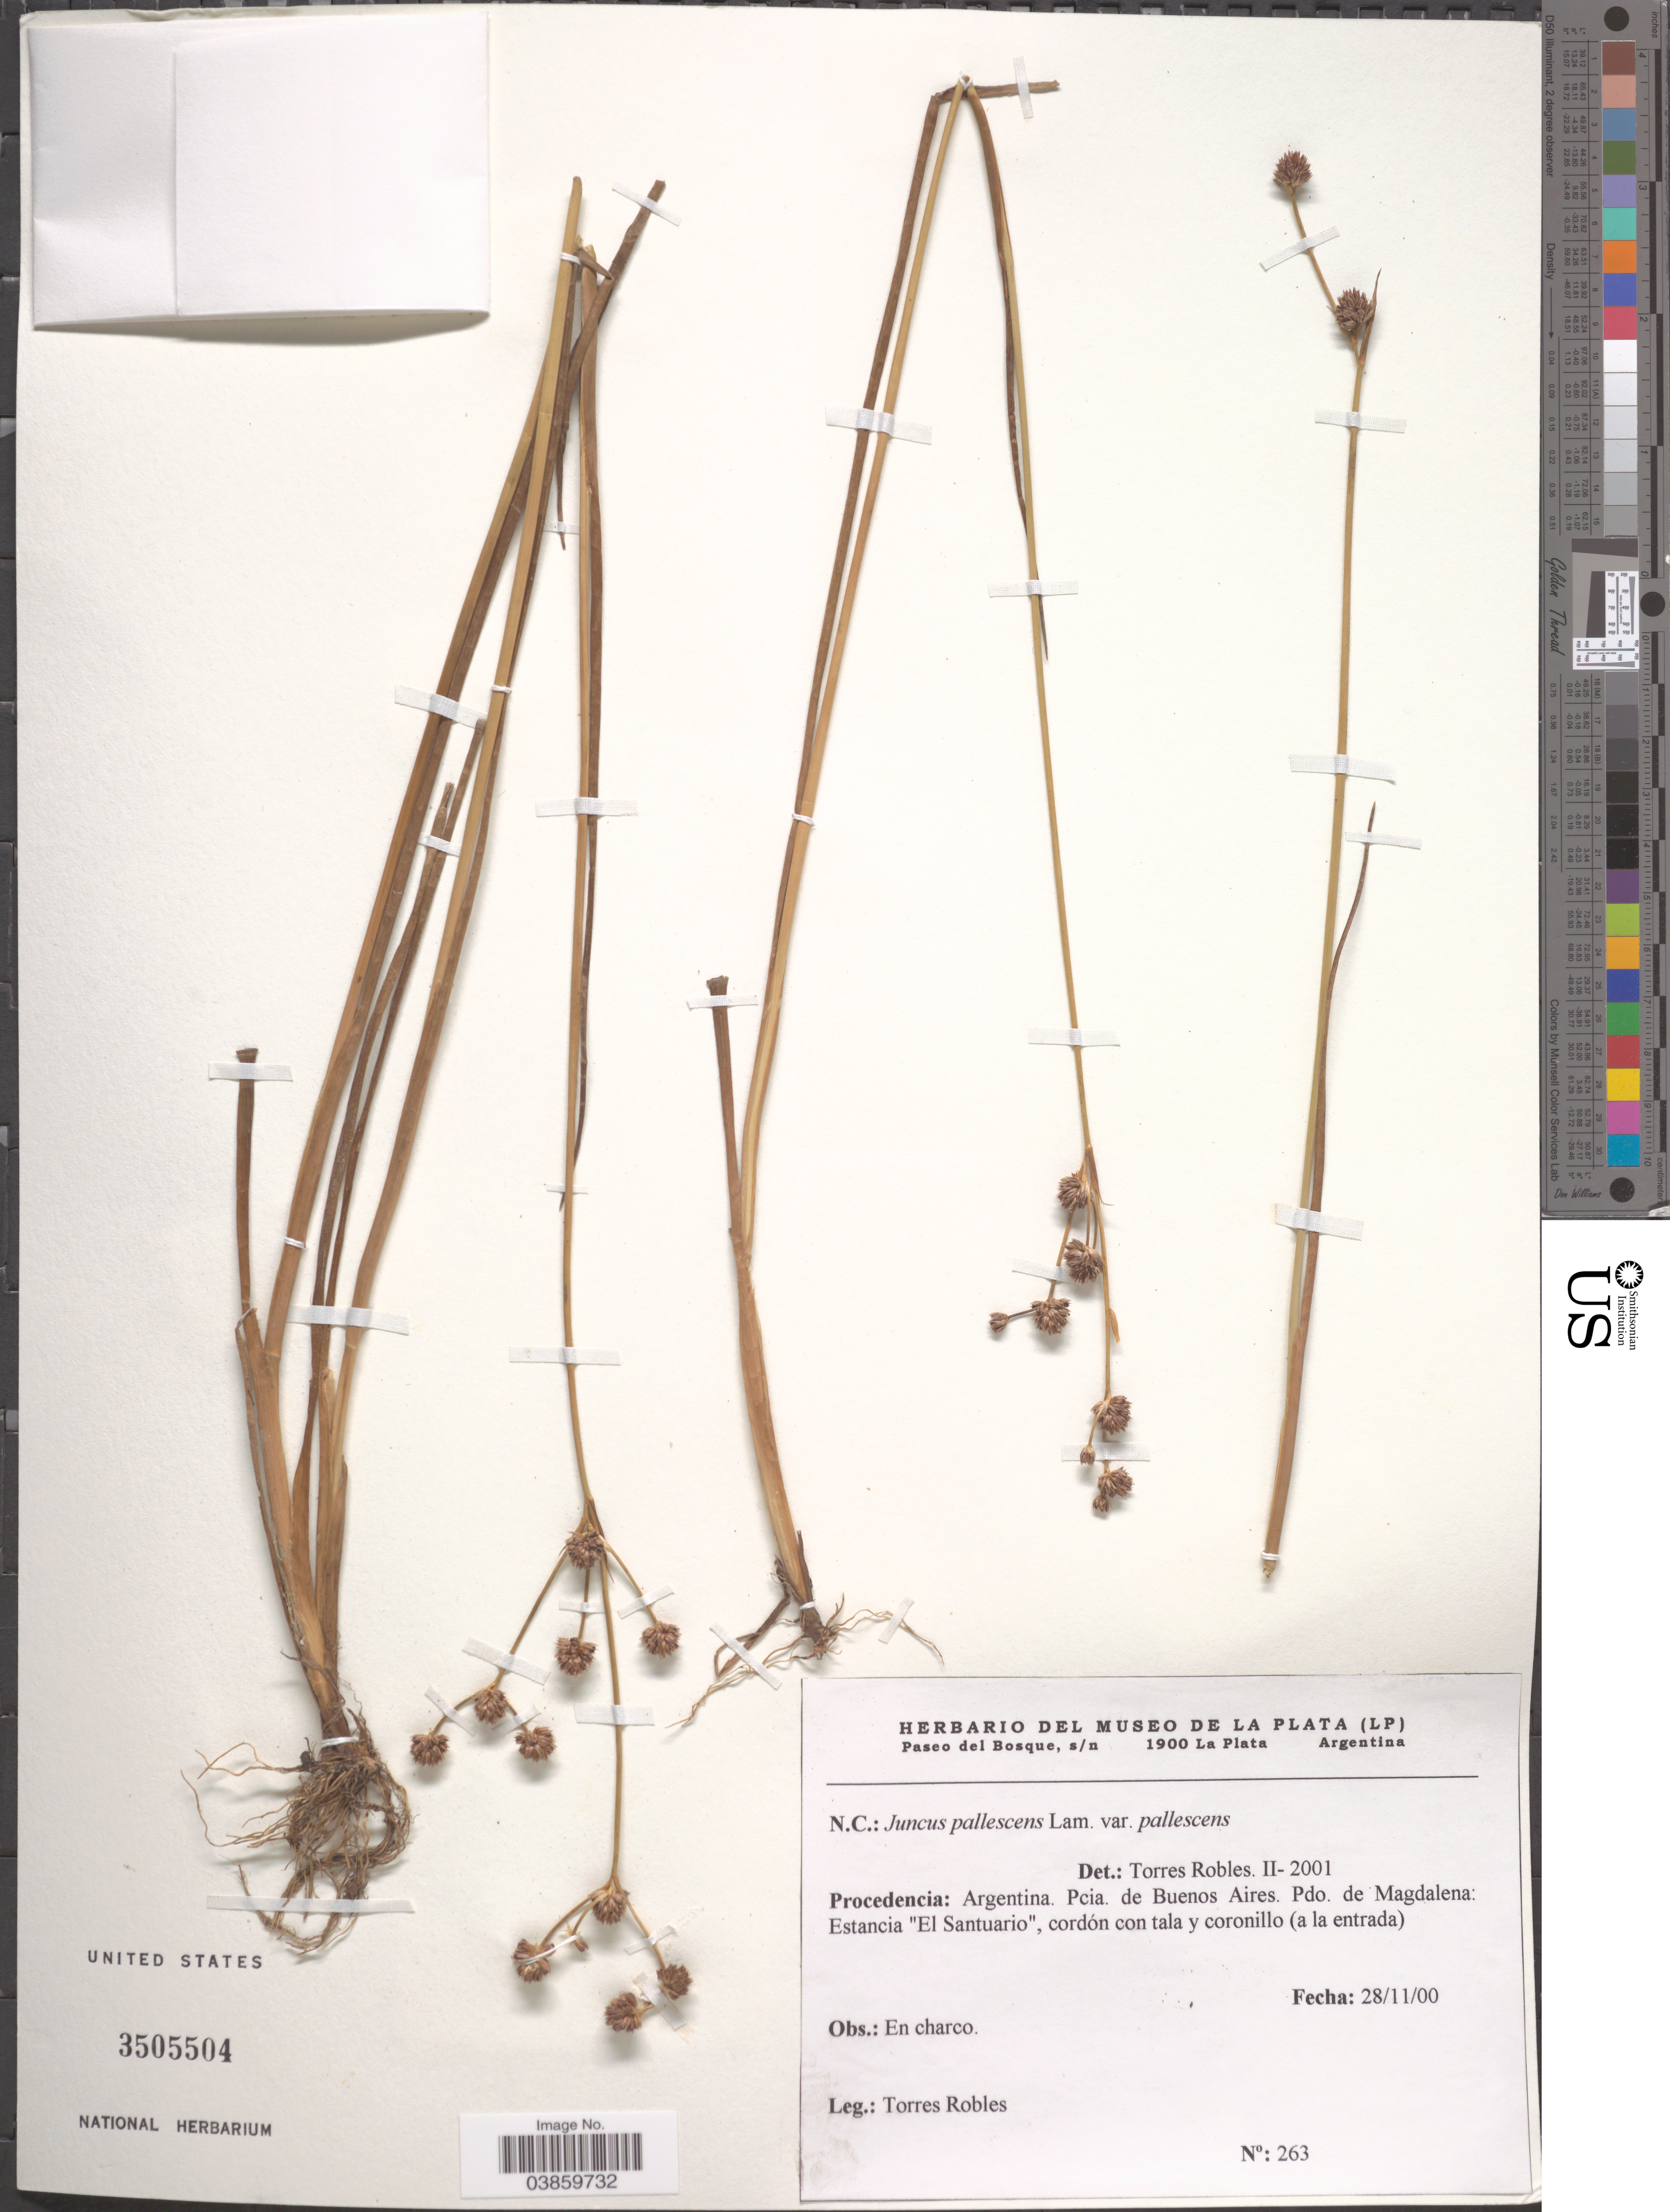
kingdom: Plantae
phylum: Tracheophyta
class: Liliopsida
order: Poales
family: Juncaceae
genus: Juncus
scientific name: Juncus pallescens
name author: Lam.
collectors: T. Robles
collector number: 263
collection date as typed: Transcribed d/m/y: 28/11/0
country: Argentina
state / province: Buenos Aires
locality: Procedencia: Argentina, Pcia. de Buenos Aires. Pdo. de Magdalena: Estancia 'El Santuario', cordón con tala y coronillo (a la entrada).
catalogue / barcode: US 3505504